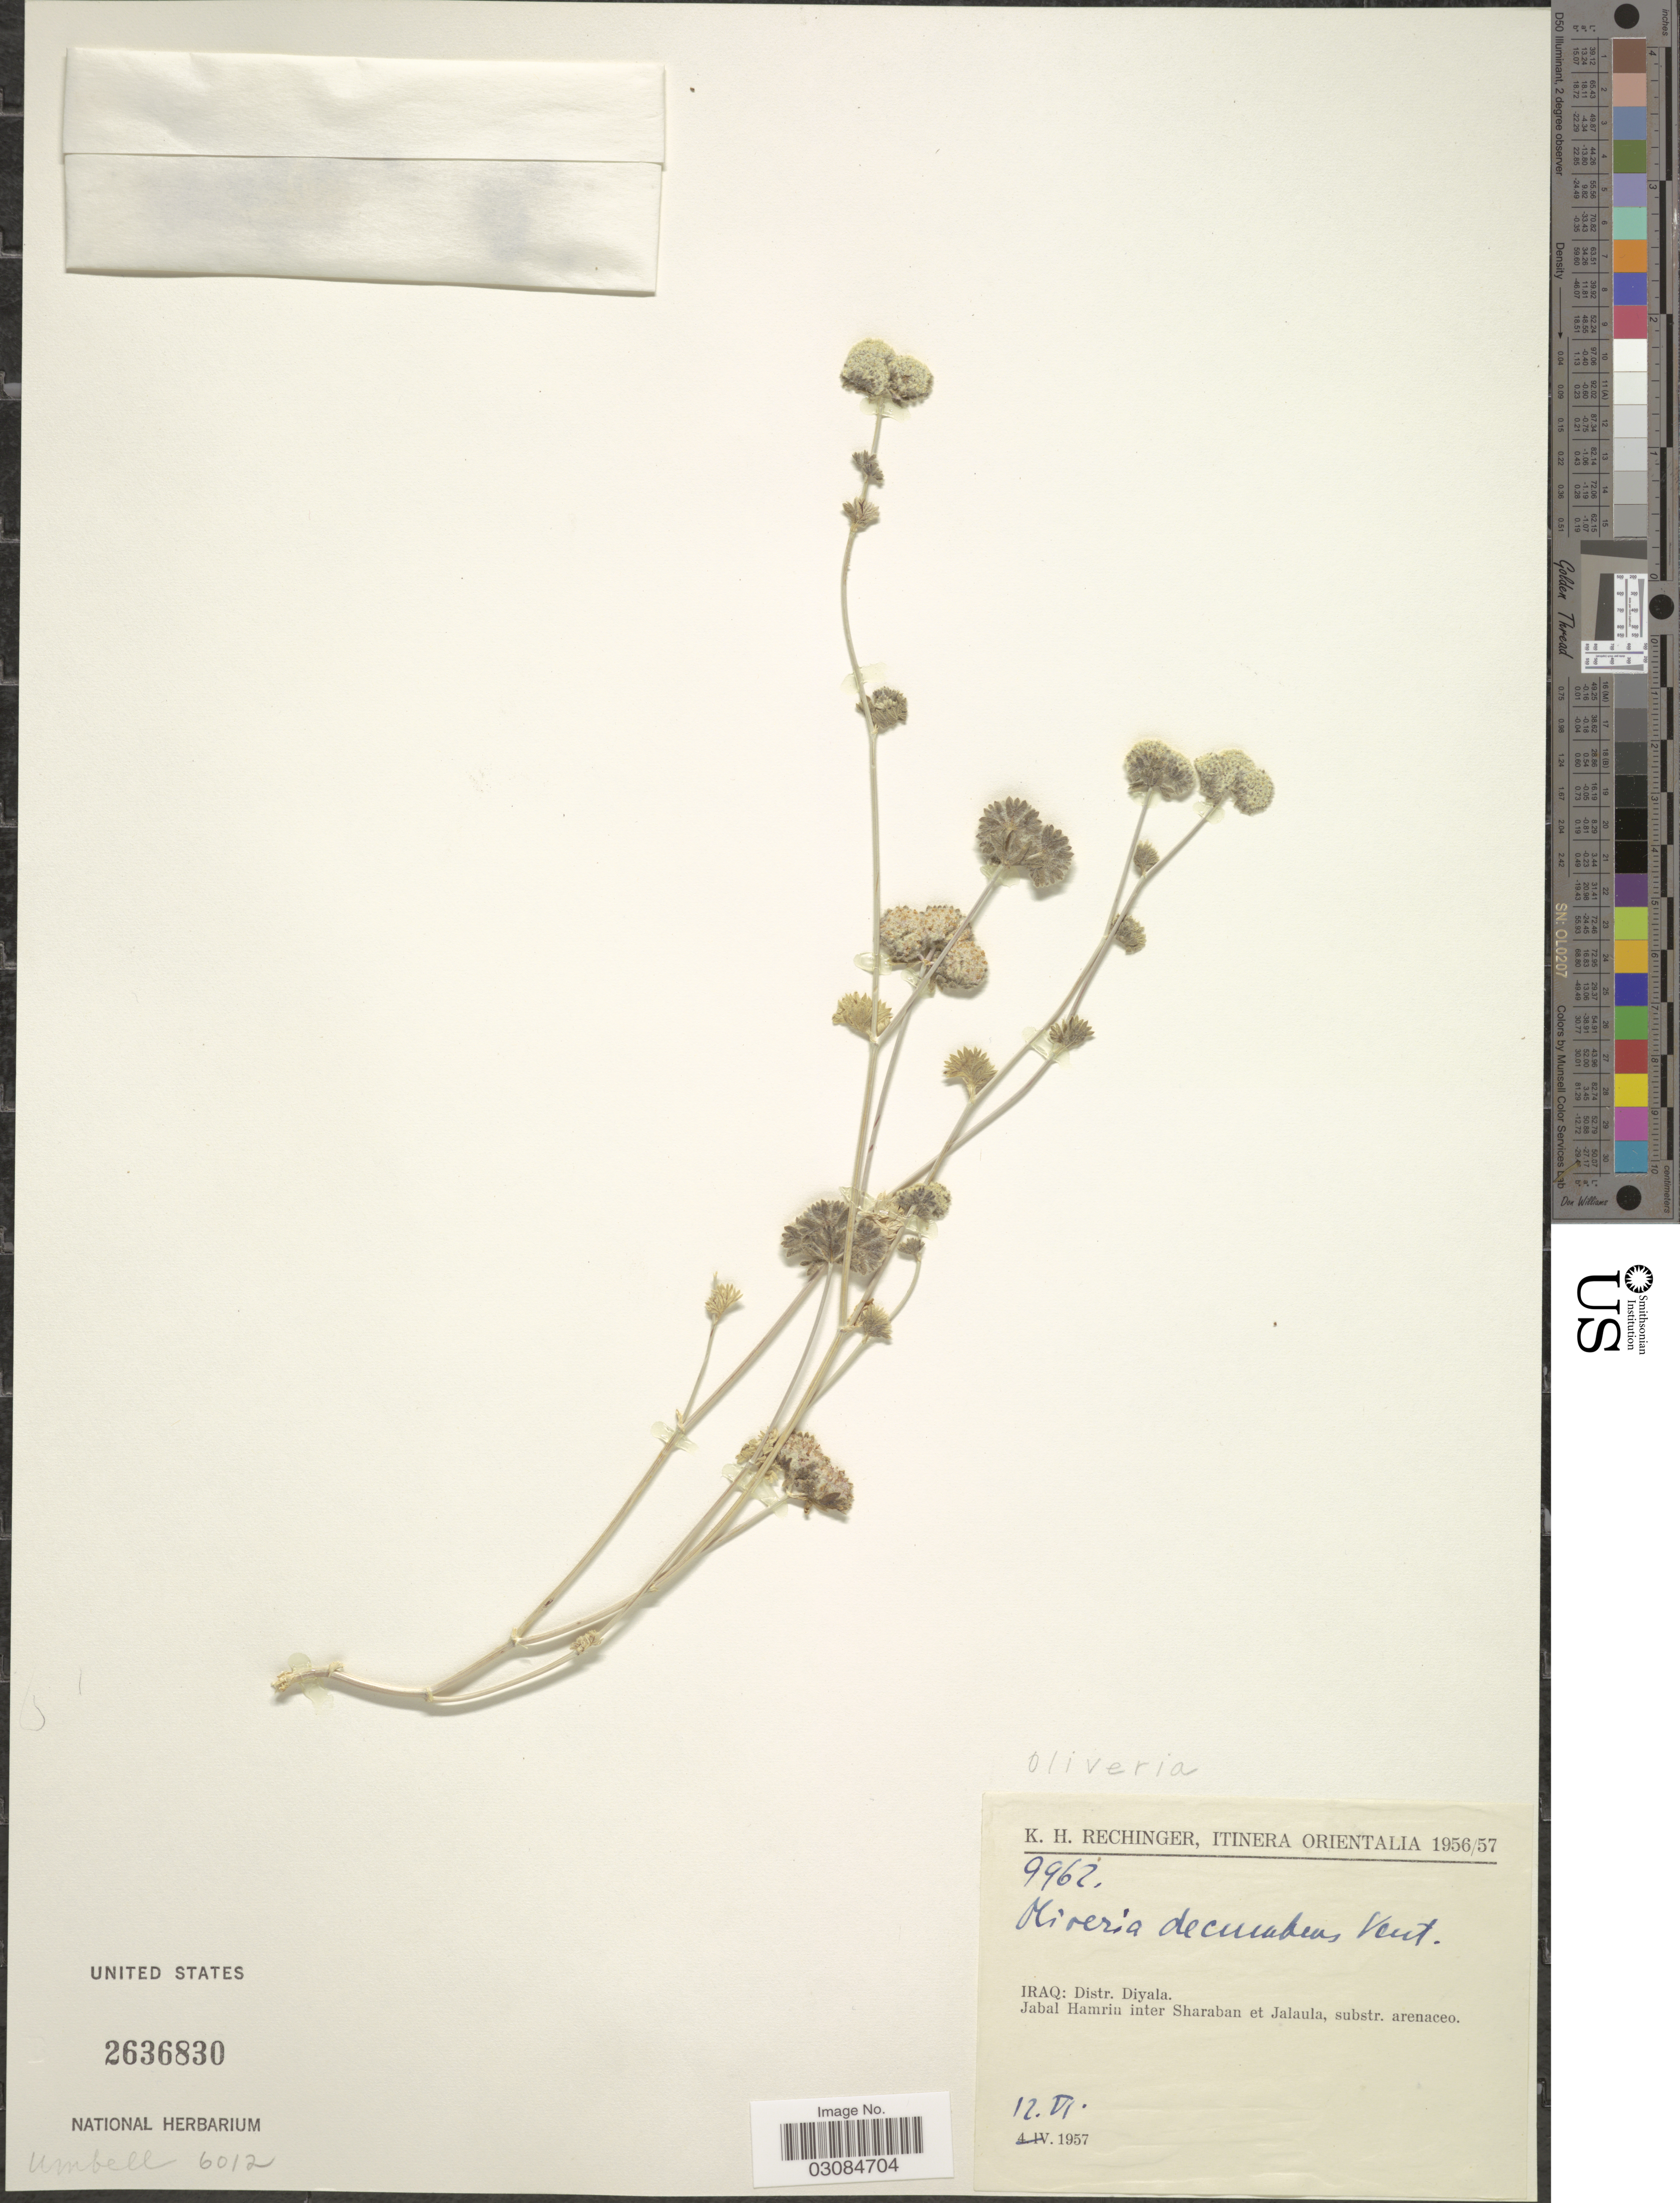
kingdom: Plantae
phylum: Tracheophyta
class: Magnoliopsida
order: Apiales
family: Apiaceae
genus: Oliveria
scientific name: Oliveria decumbens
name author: Vent.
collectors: K. H. Rechinger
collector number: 9962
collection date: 1957-06-12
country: Iraq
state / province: Diyala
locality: Distr. Diyala. Jabal Hamrin inter Sharaban et Jalaula, substr. arenaceo.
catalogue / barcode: US 2636830